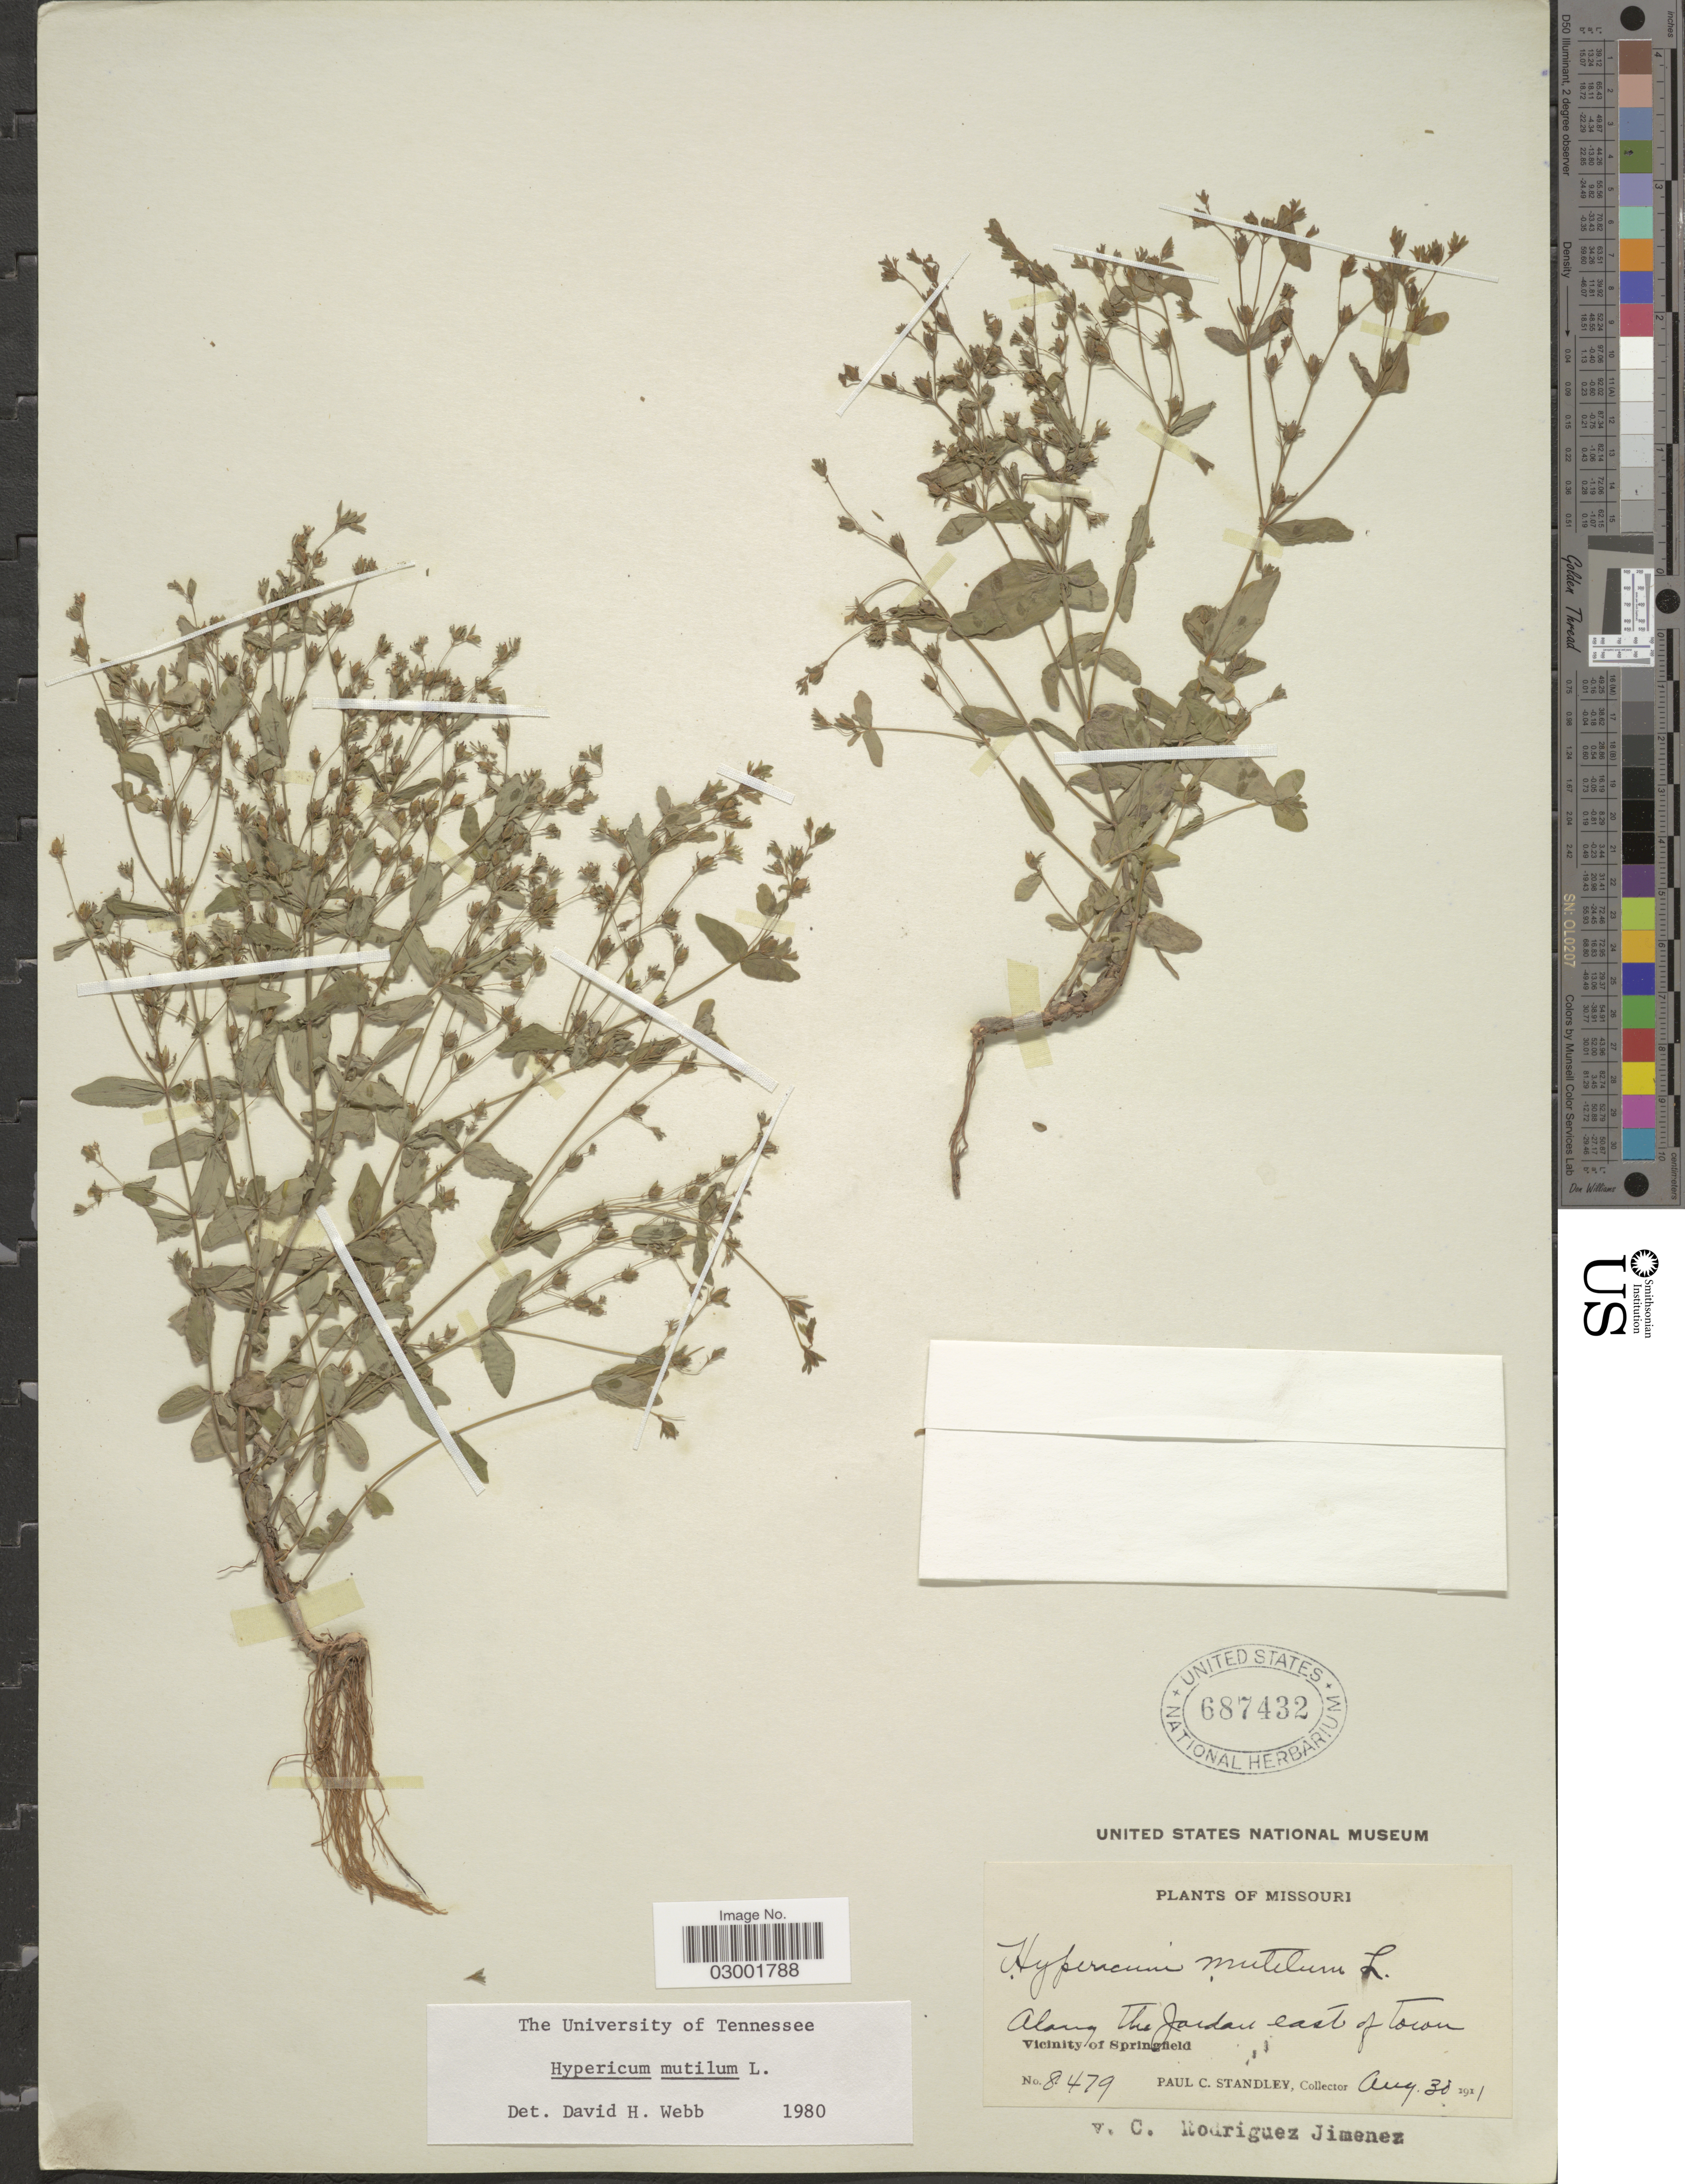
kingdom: Plantae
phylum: Tracheophyta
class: Magnoliopsida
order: Malpighiales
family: Hypericaceae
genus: Hypericum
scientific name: Hypericum mutilum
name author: L.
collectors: P. C. Standley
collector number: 8479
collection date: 1911-08-30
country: United States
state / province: Missouri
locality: Along the Jordan east of town. Vicinity of Springfield.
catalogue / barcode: US 687432